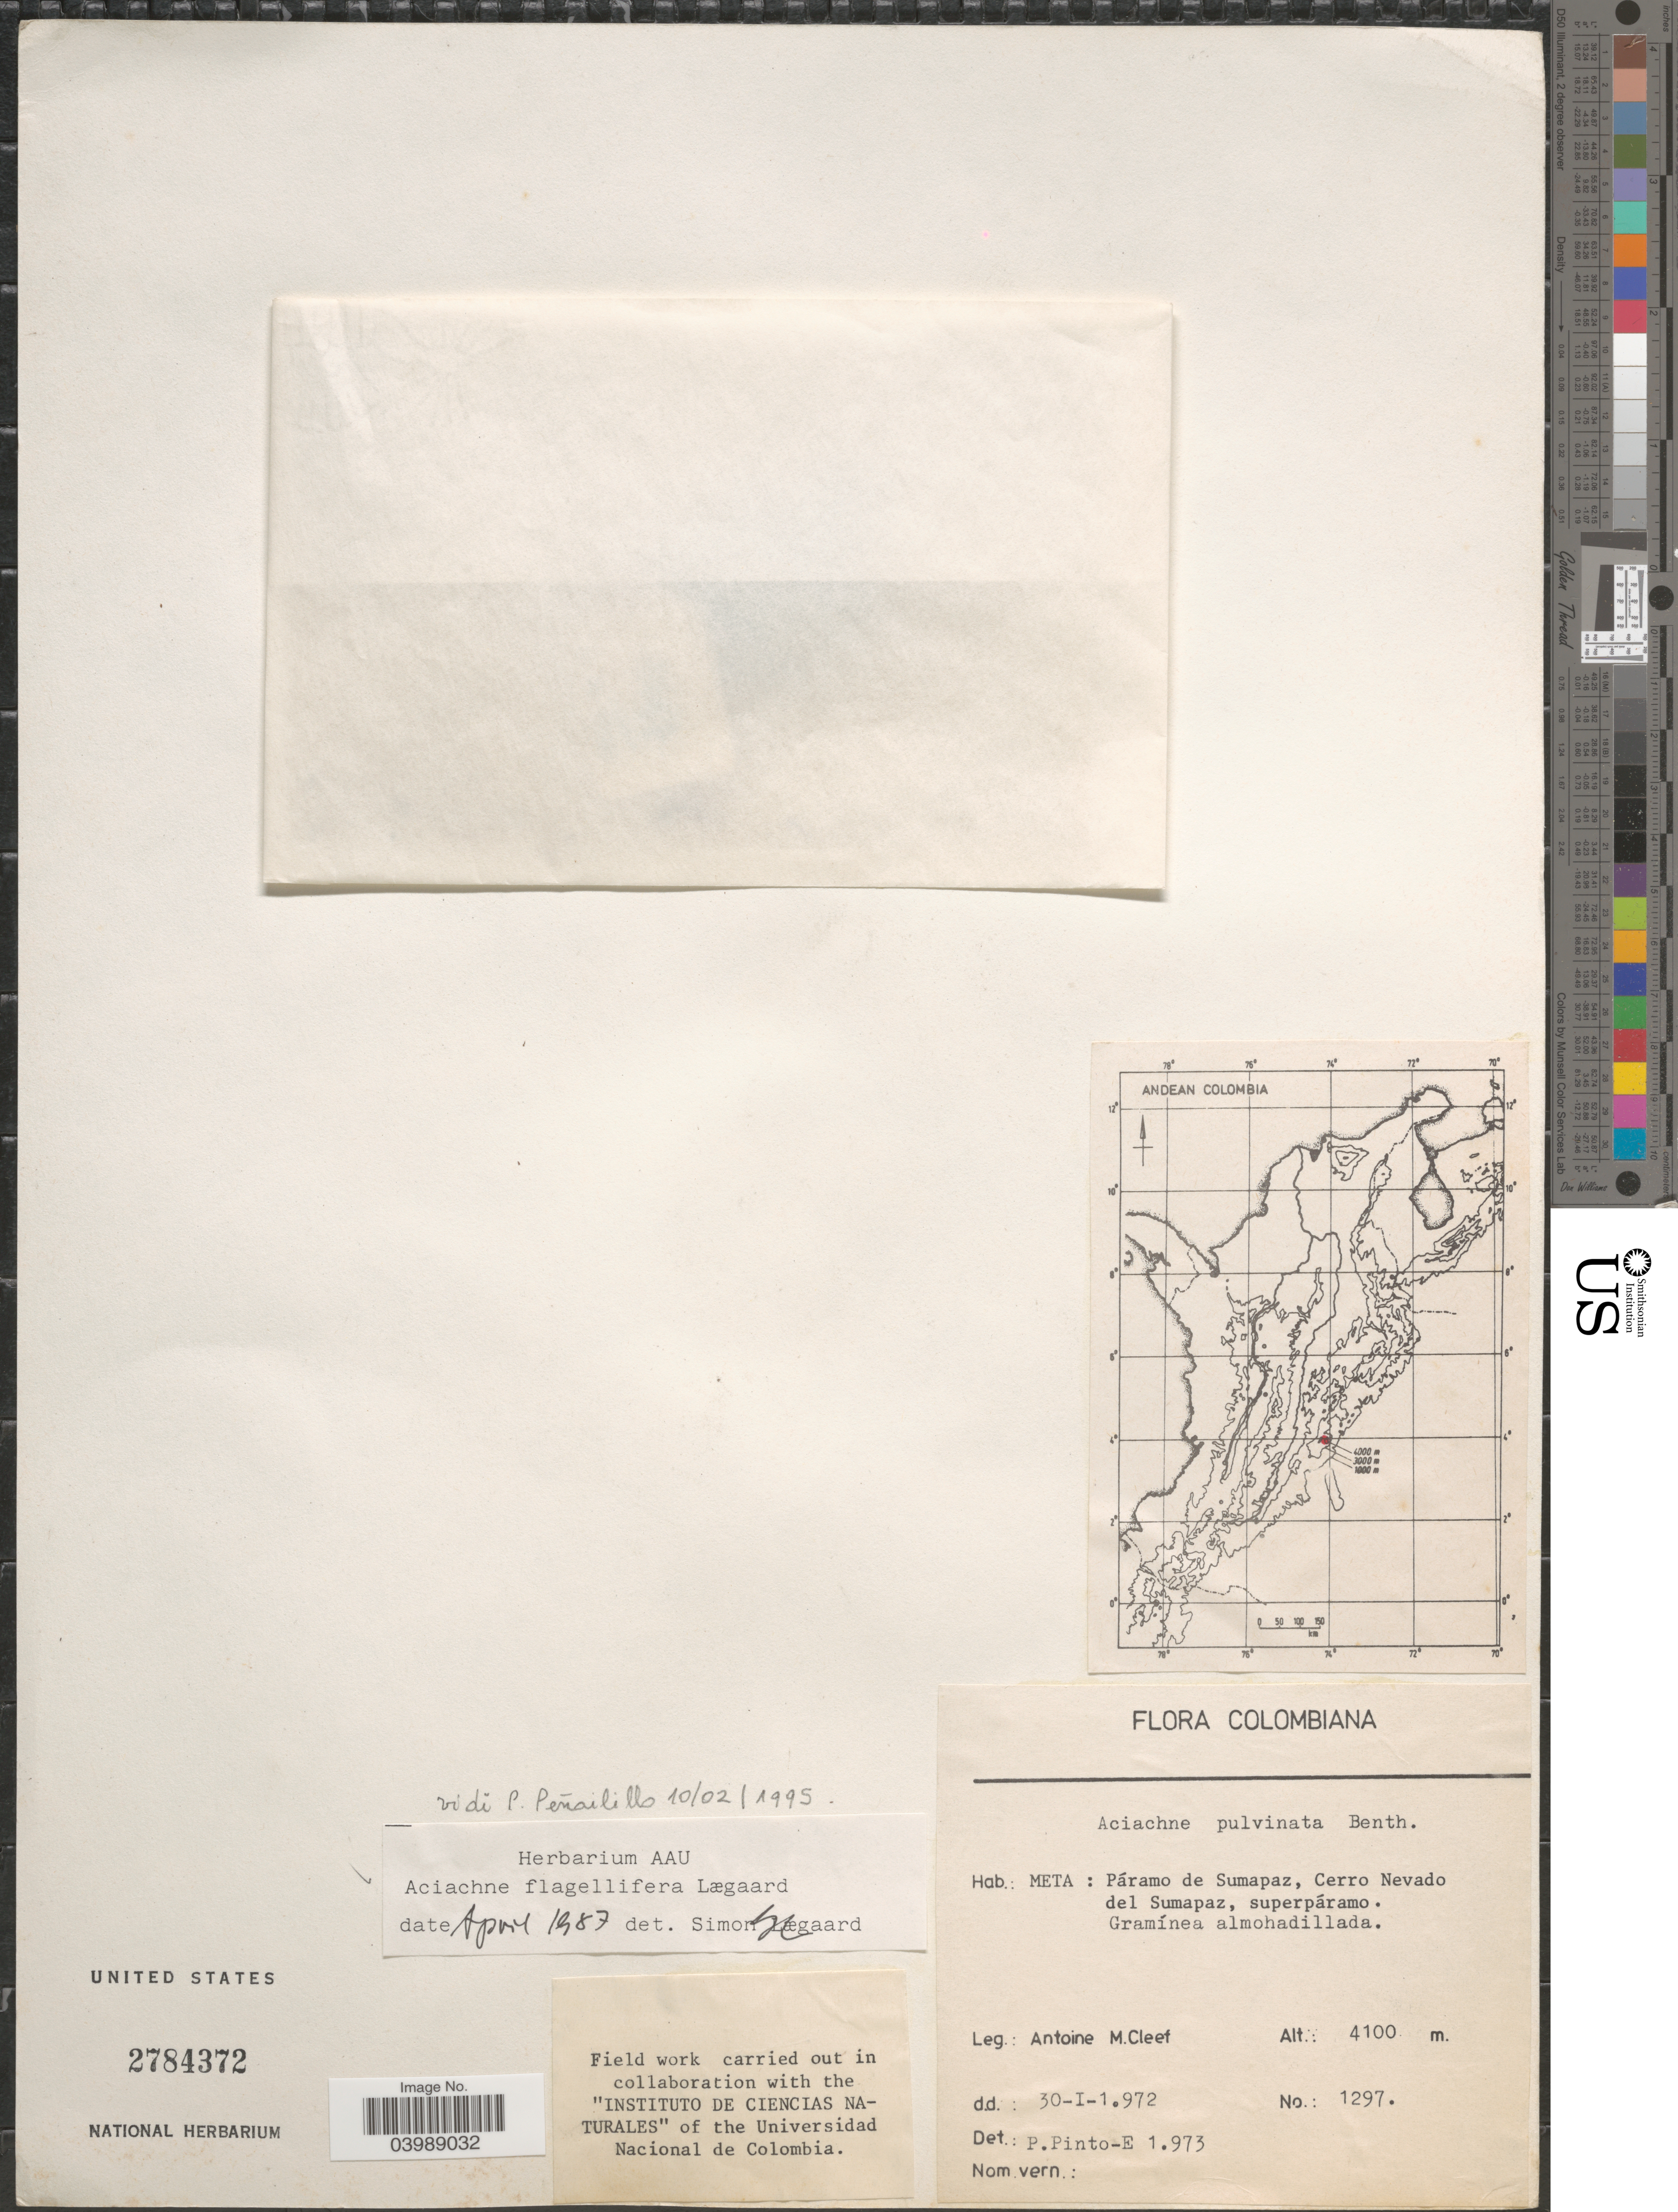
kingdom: Plantae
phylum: Tracheophyta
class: Liliopsida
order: Poales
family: Poaceae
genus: Aciachne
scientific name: Aciachne flagellifera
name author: Lægaard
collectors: A. M. Cleef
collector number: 1297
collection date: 1972-01-30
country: Colombia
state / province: Meta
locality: Páramo de Sumapaz, Cerro Nevado del Sumapaz, superpáramo.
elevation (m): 4100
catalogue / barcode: US 2784372